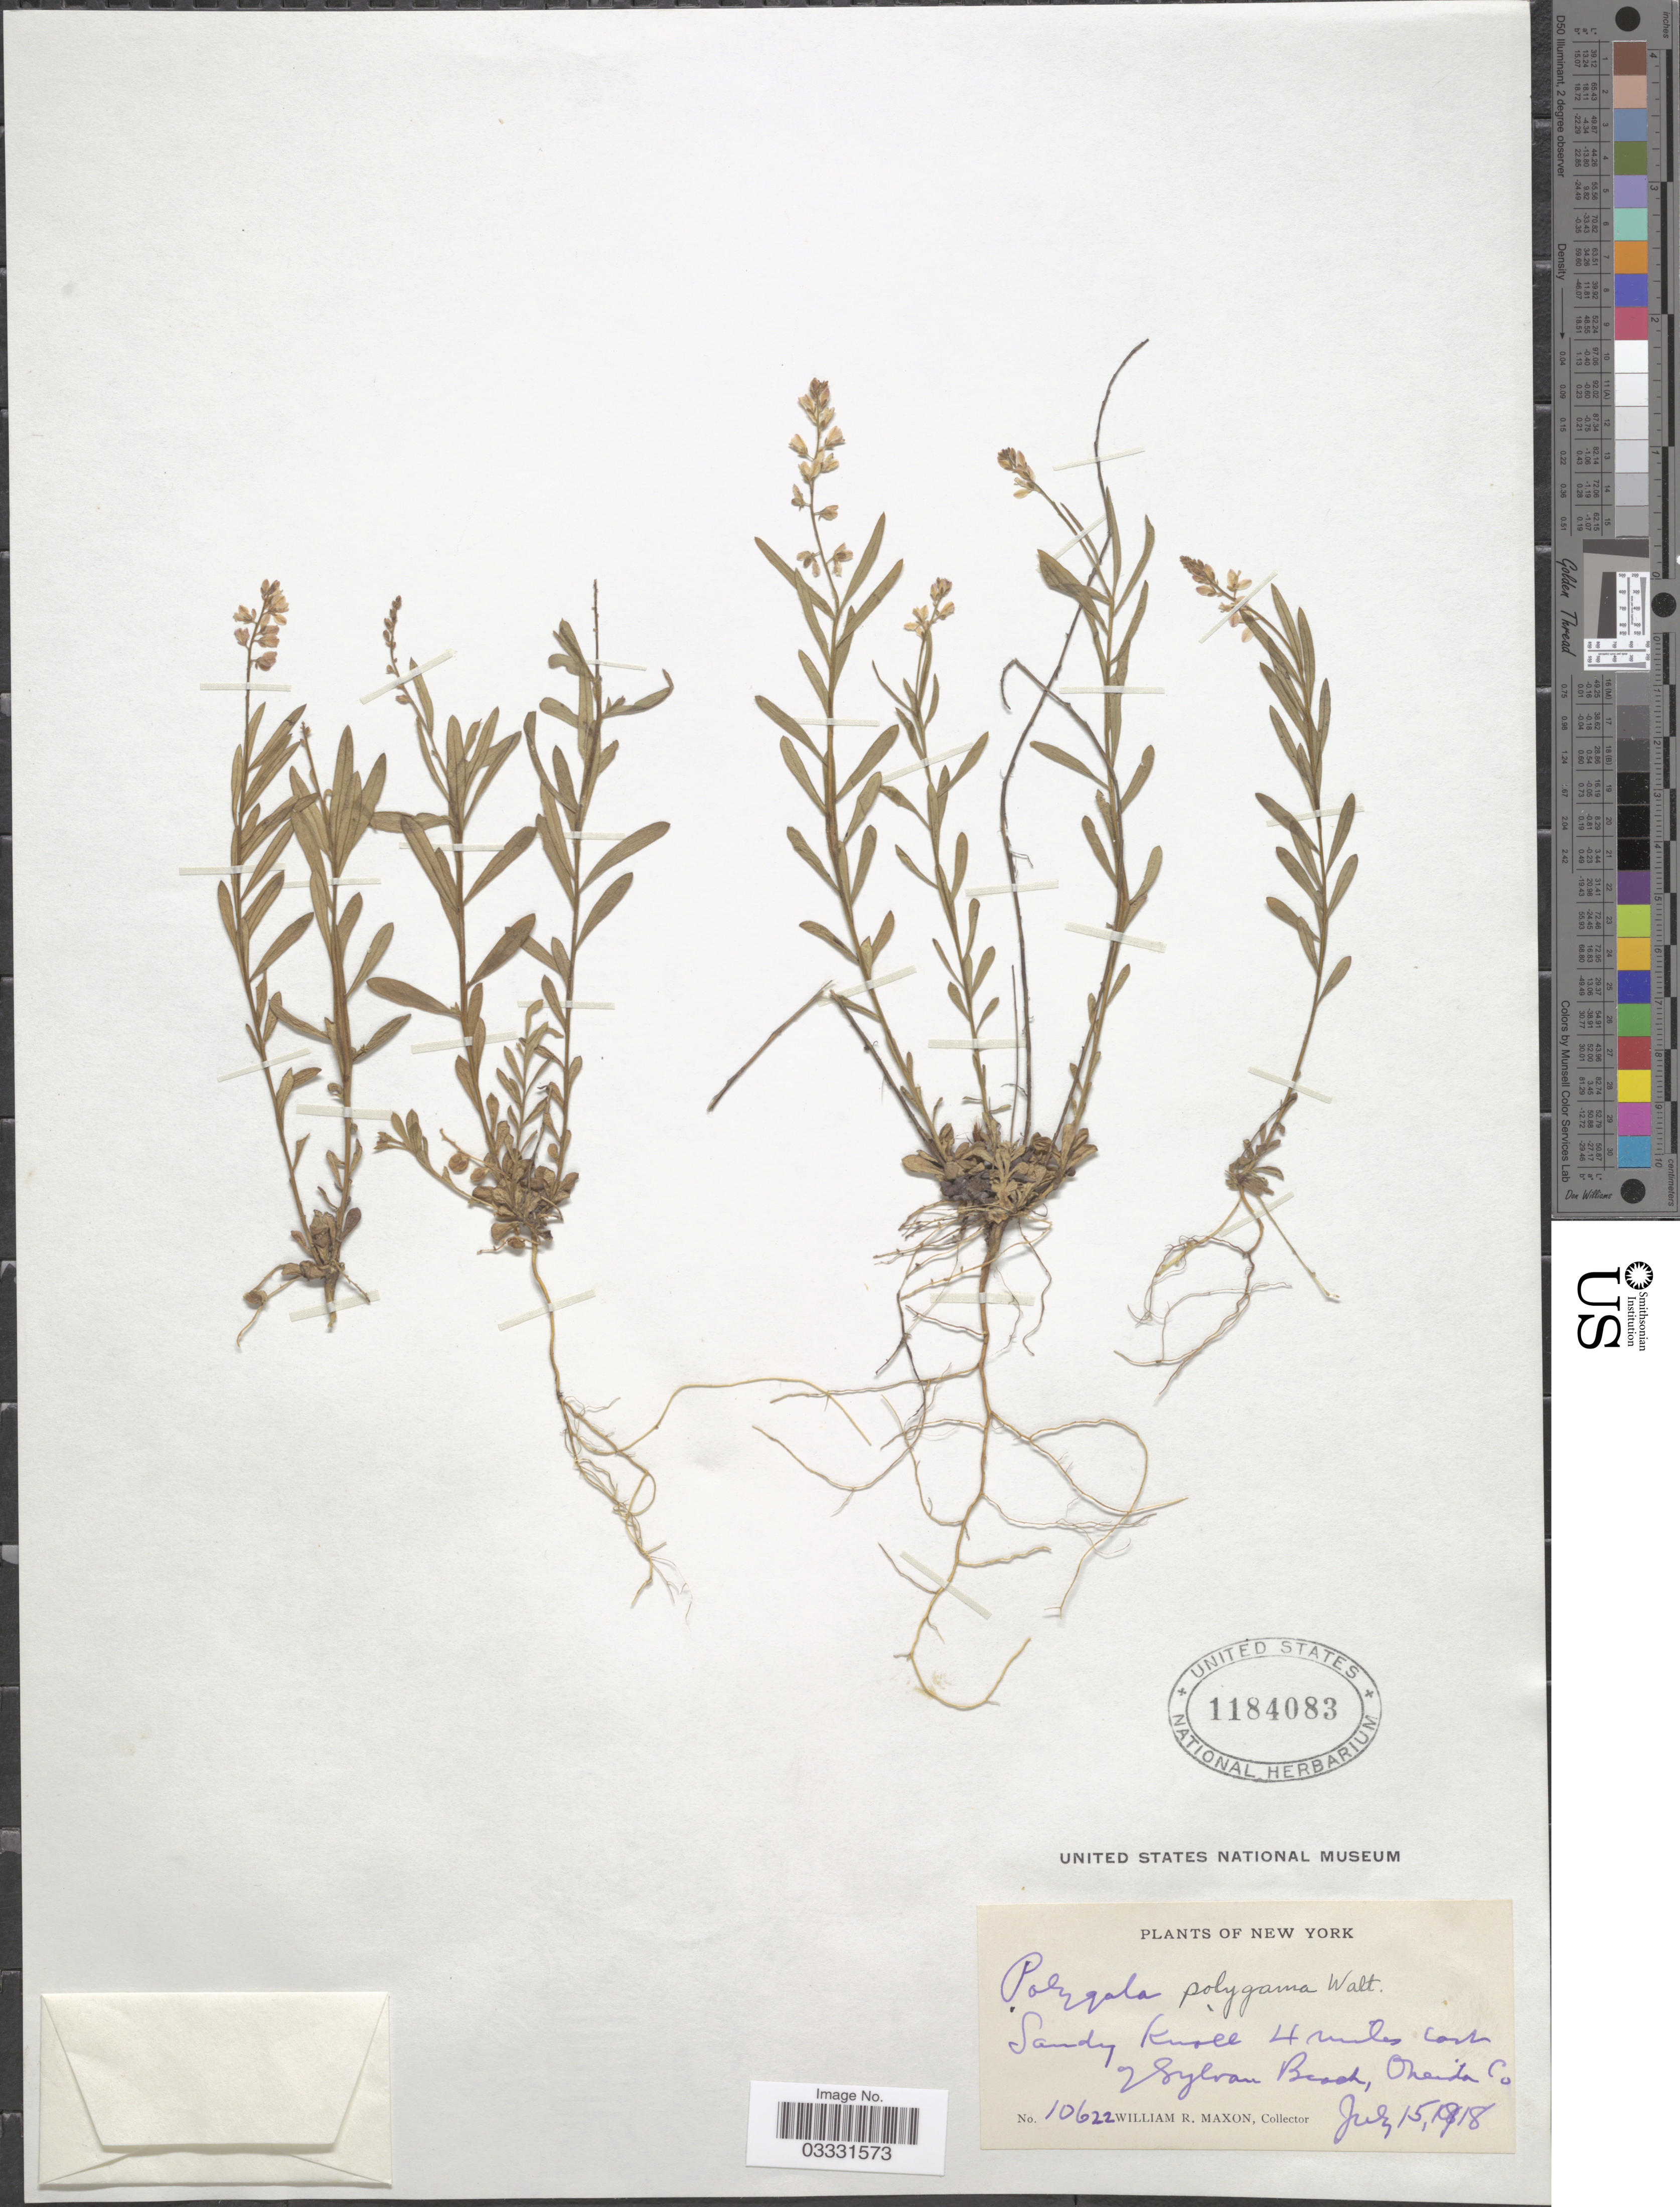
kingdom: Plantae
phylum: Tracheophyta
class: Magnoliopsida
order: Fabales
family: Polygalaceae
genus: Polygala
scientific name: Polygala polygama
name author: Walter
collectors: W. R. Maxon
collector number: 10622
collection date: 1918-07-15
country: United States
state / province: New York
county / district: Oneida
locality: Sandy Knoll 4 miles east of Sylvam Bead, Oneida Co.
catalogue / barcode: US 1184083